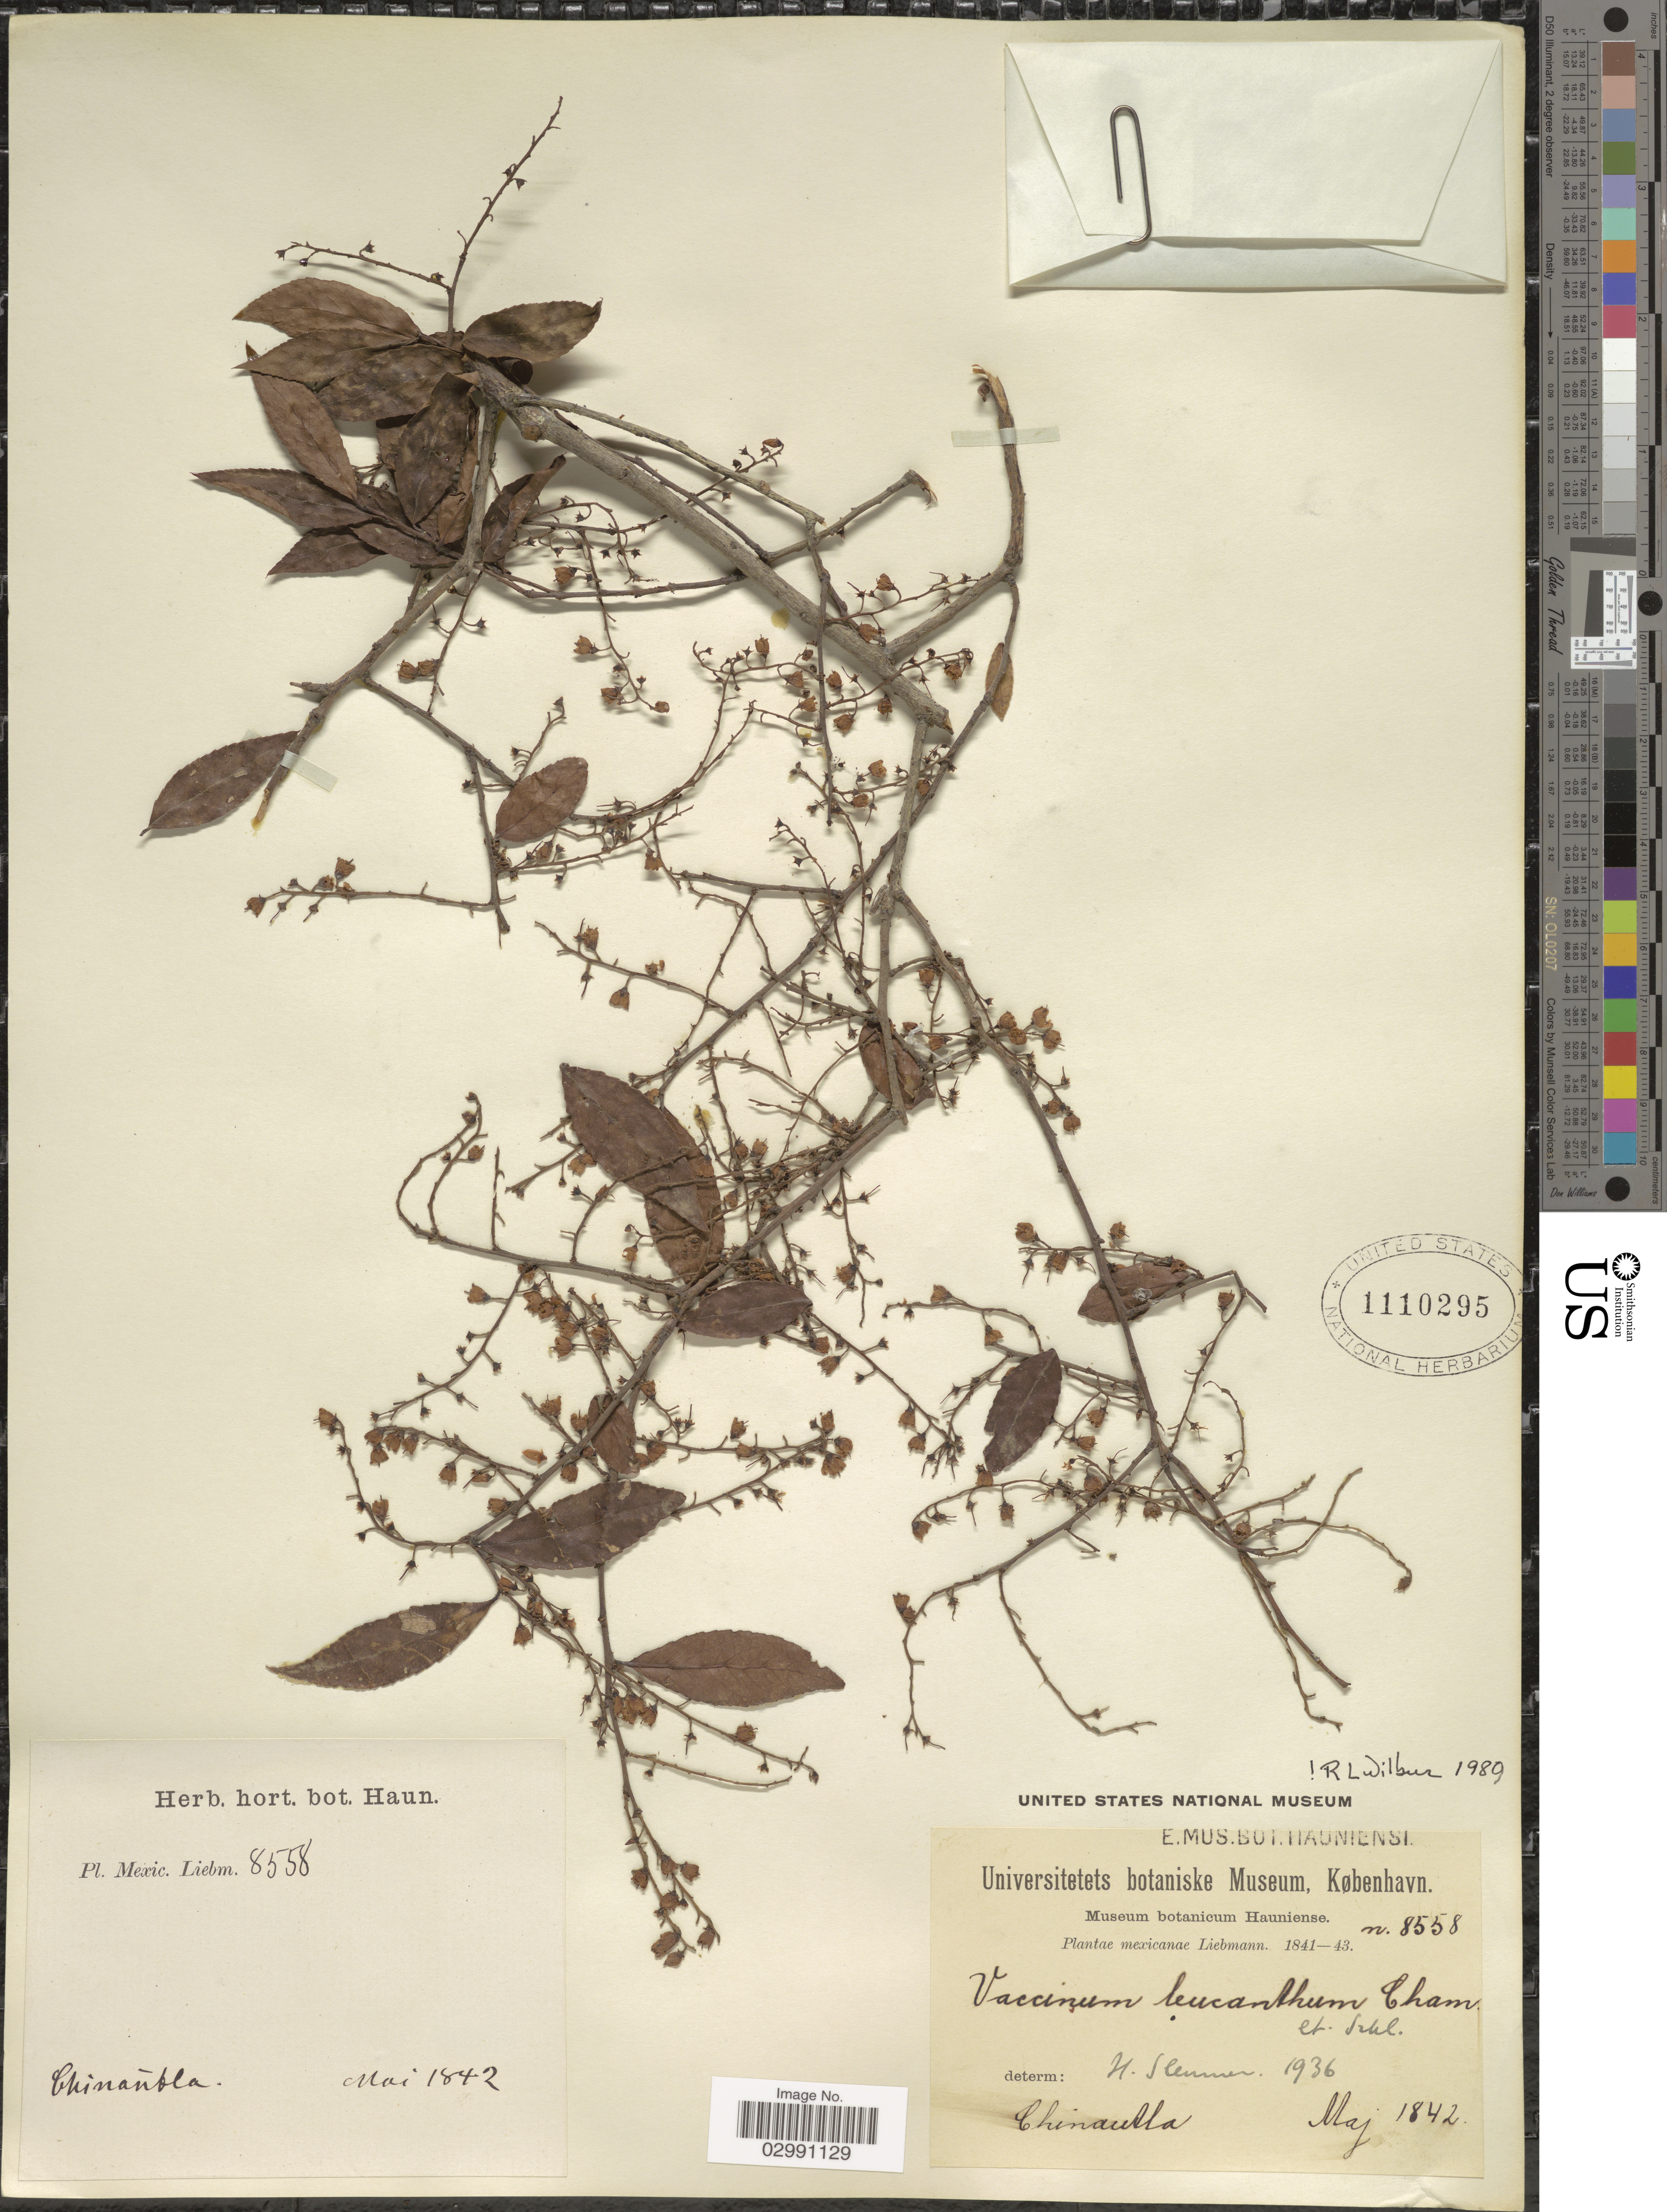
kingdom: Plantae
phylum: Tracheophyta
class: Magnoliopsida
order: Ericales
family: Ericaceae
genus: Vaccinium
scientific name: Vaccinium leucanthum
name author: Schltdl.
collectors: Liebmann, --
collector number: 8558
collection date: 1842-05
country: Mexico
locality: Chinantla.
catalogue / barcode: US 1110295